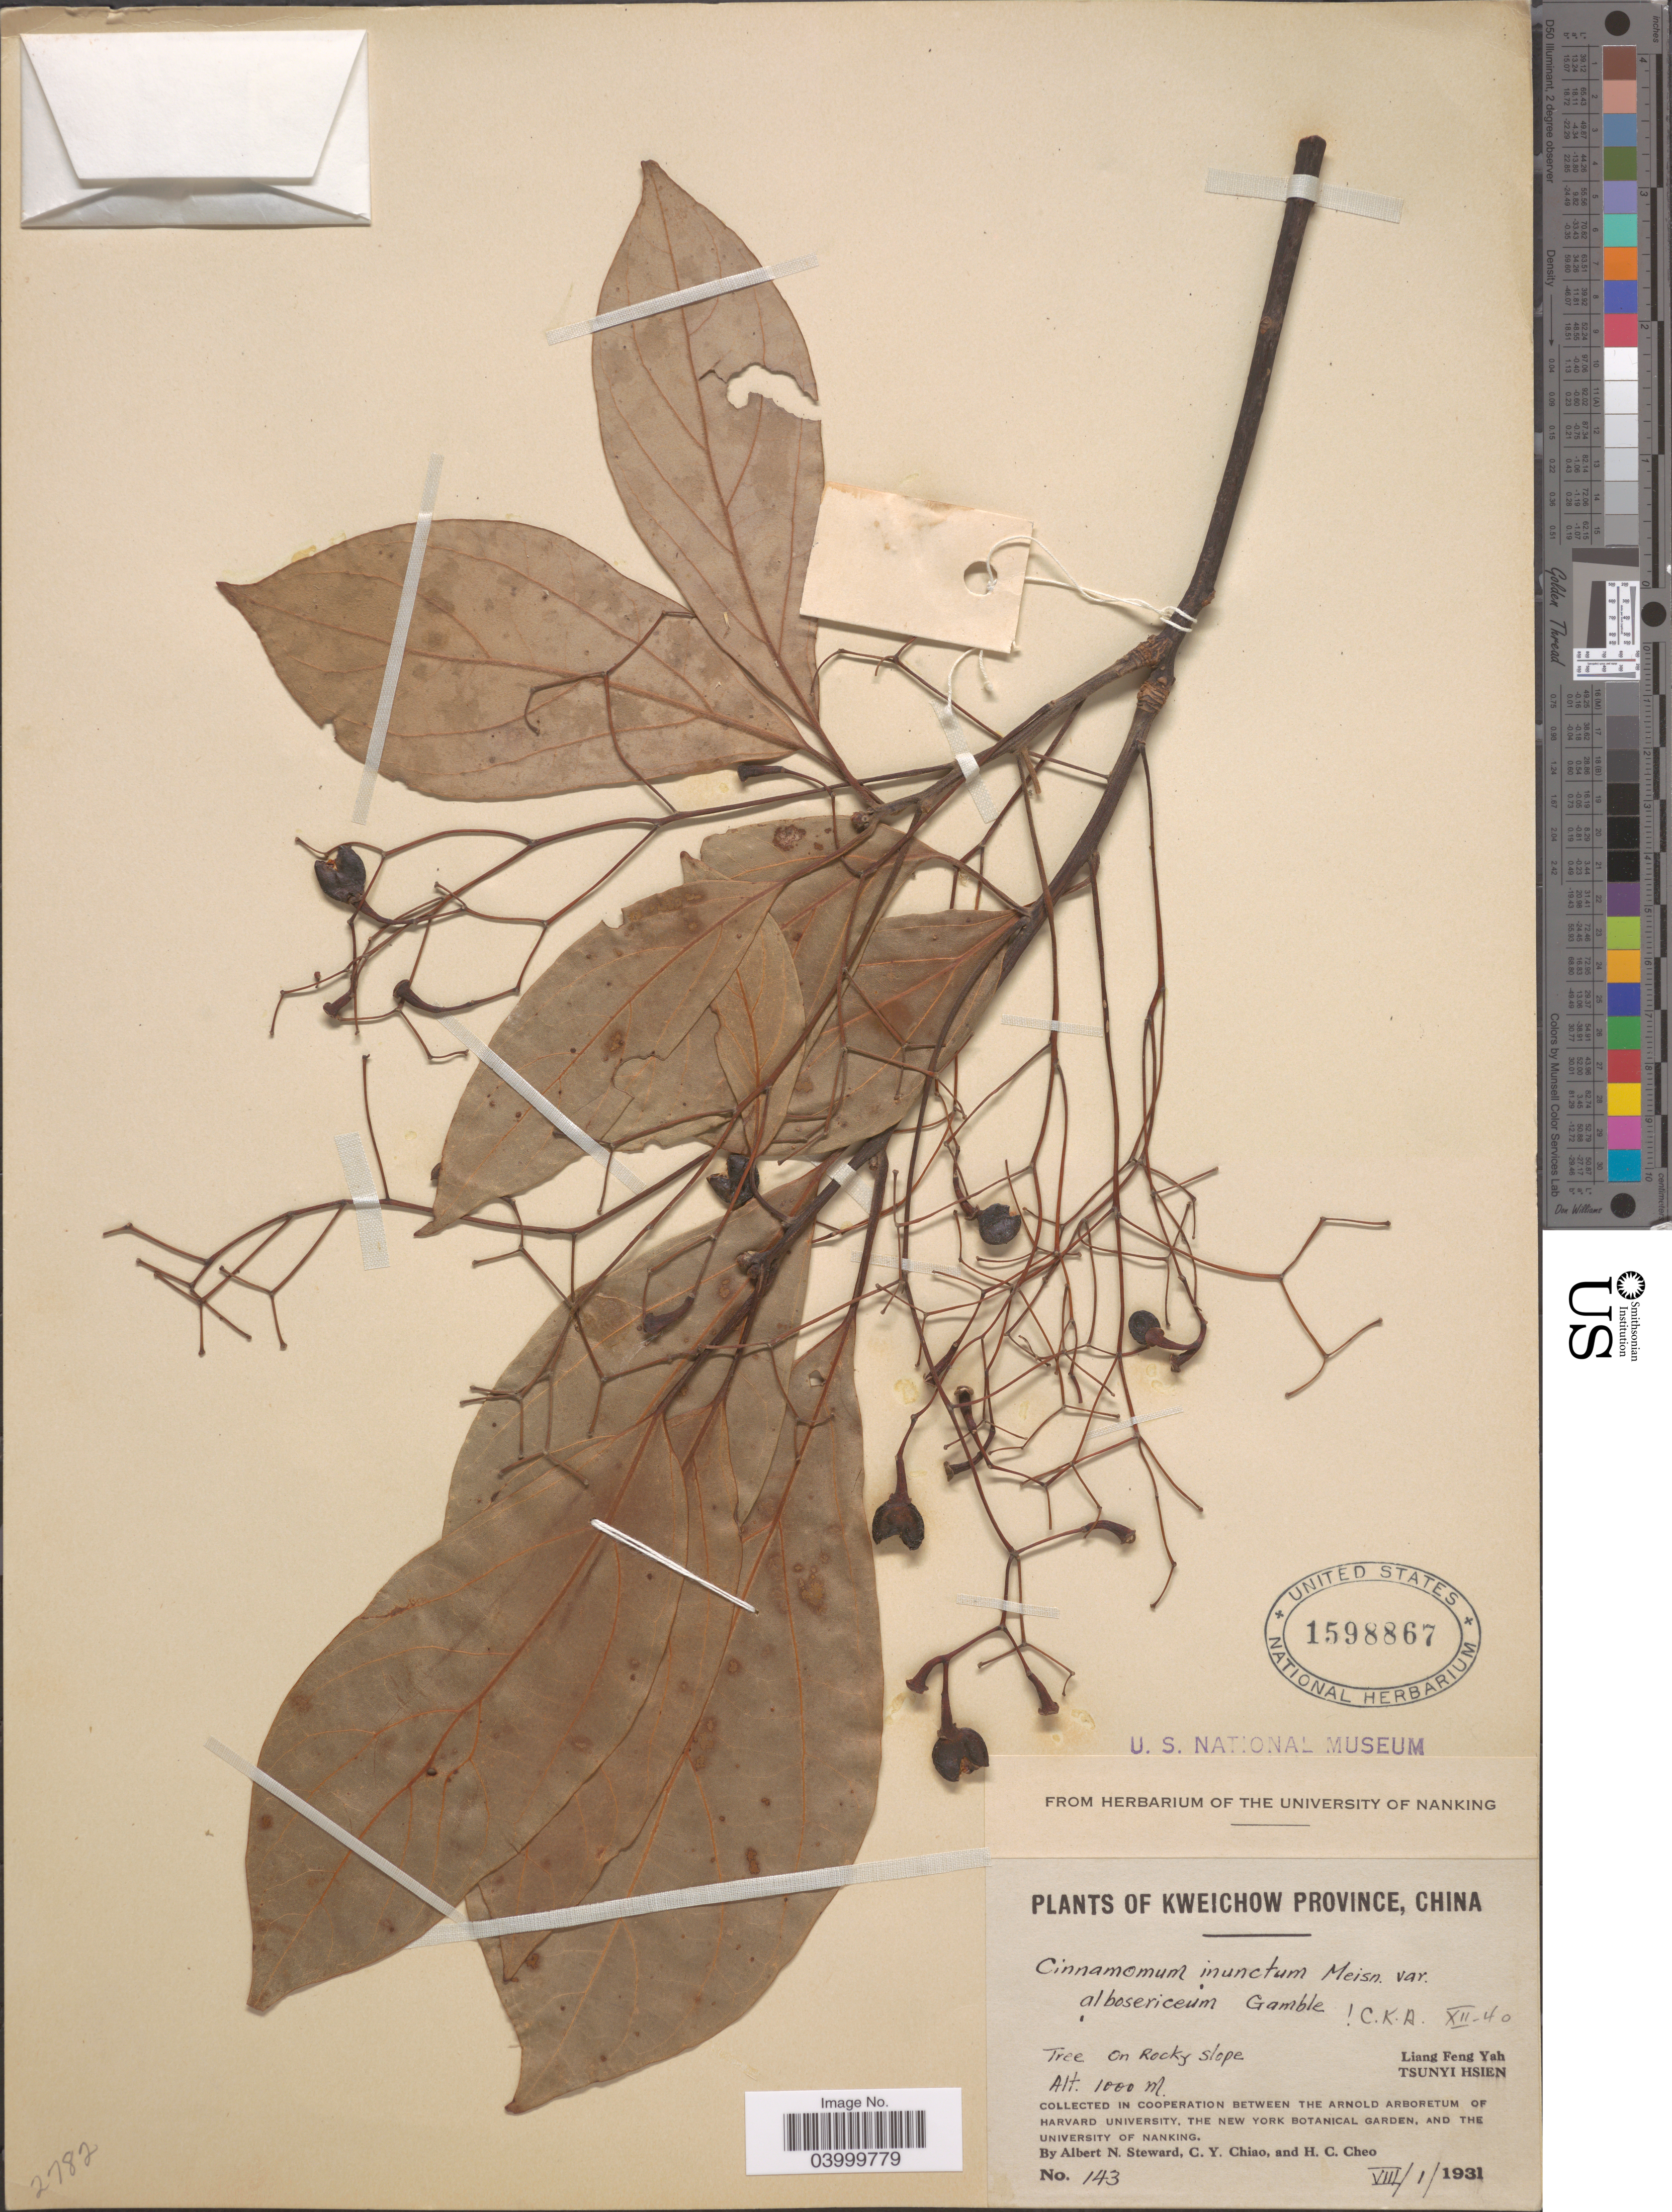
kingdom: Plantae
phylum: Tracheophyta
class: Magnoliopsida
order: Laurales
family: Lauraceae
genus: Cinnamomum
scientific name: Cinnamomum inunctum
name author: (Nees) Meisn.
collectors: A. N. Steward, C. Y. Chiao & H. Cheo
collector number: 143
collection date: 1931-08-01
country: China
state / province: Guizhou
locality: Kweichow Province. Liang Feng Yah. Tsunyi Hsien.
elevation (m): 1000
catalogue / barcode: US 1598867